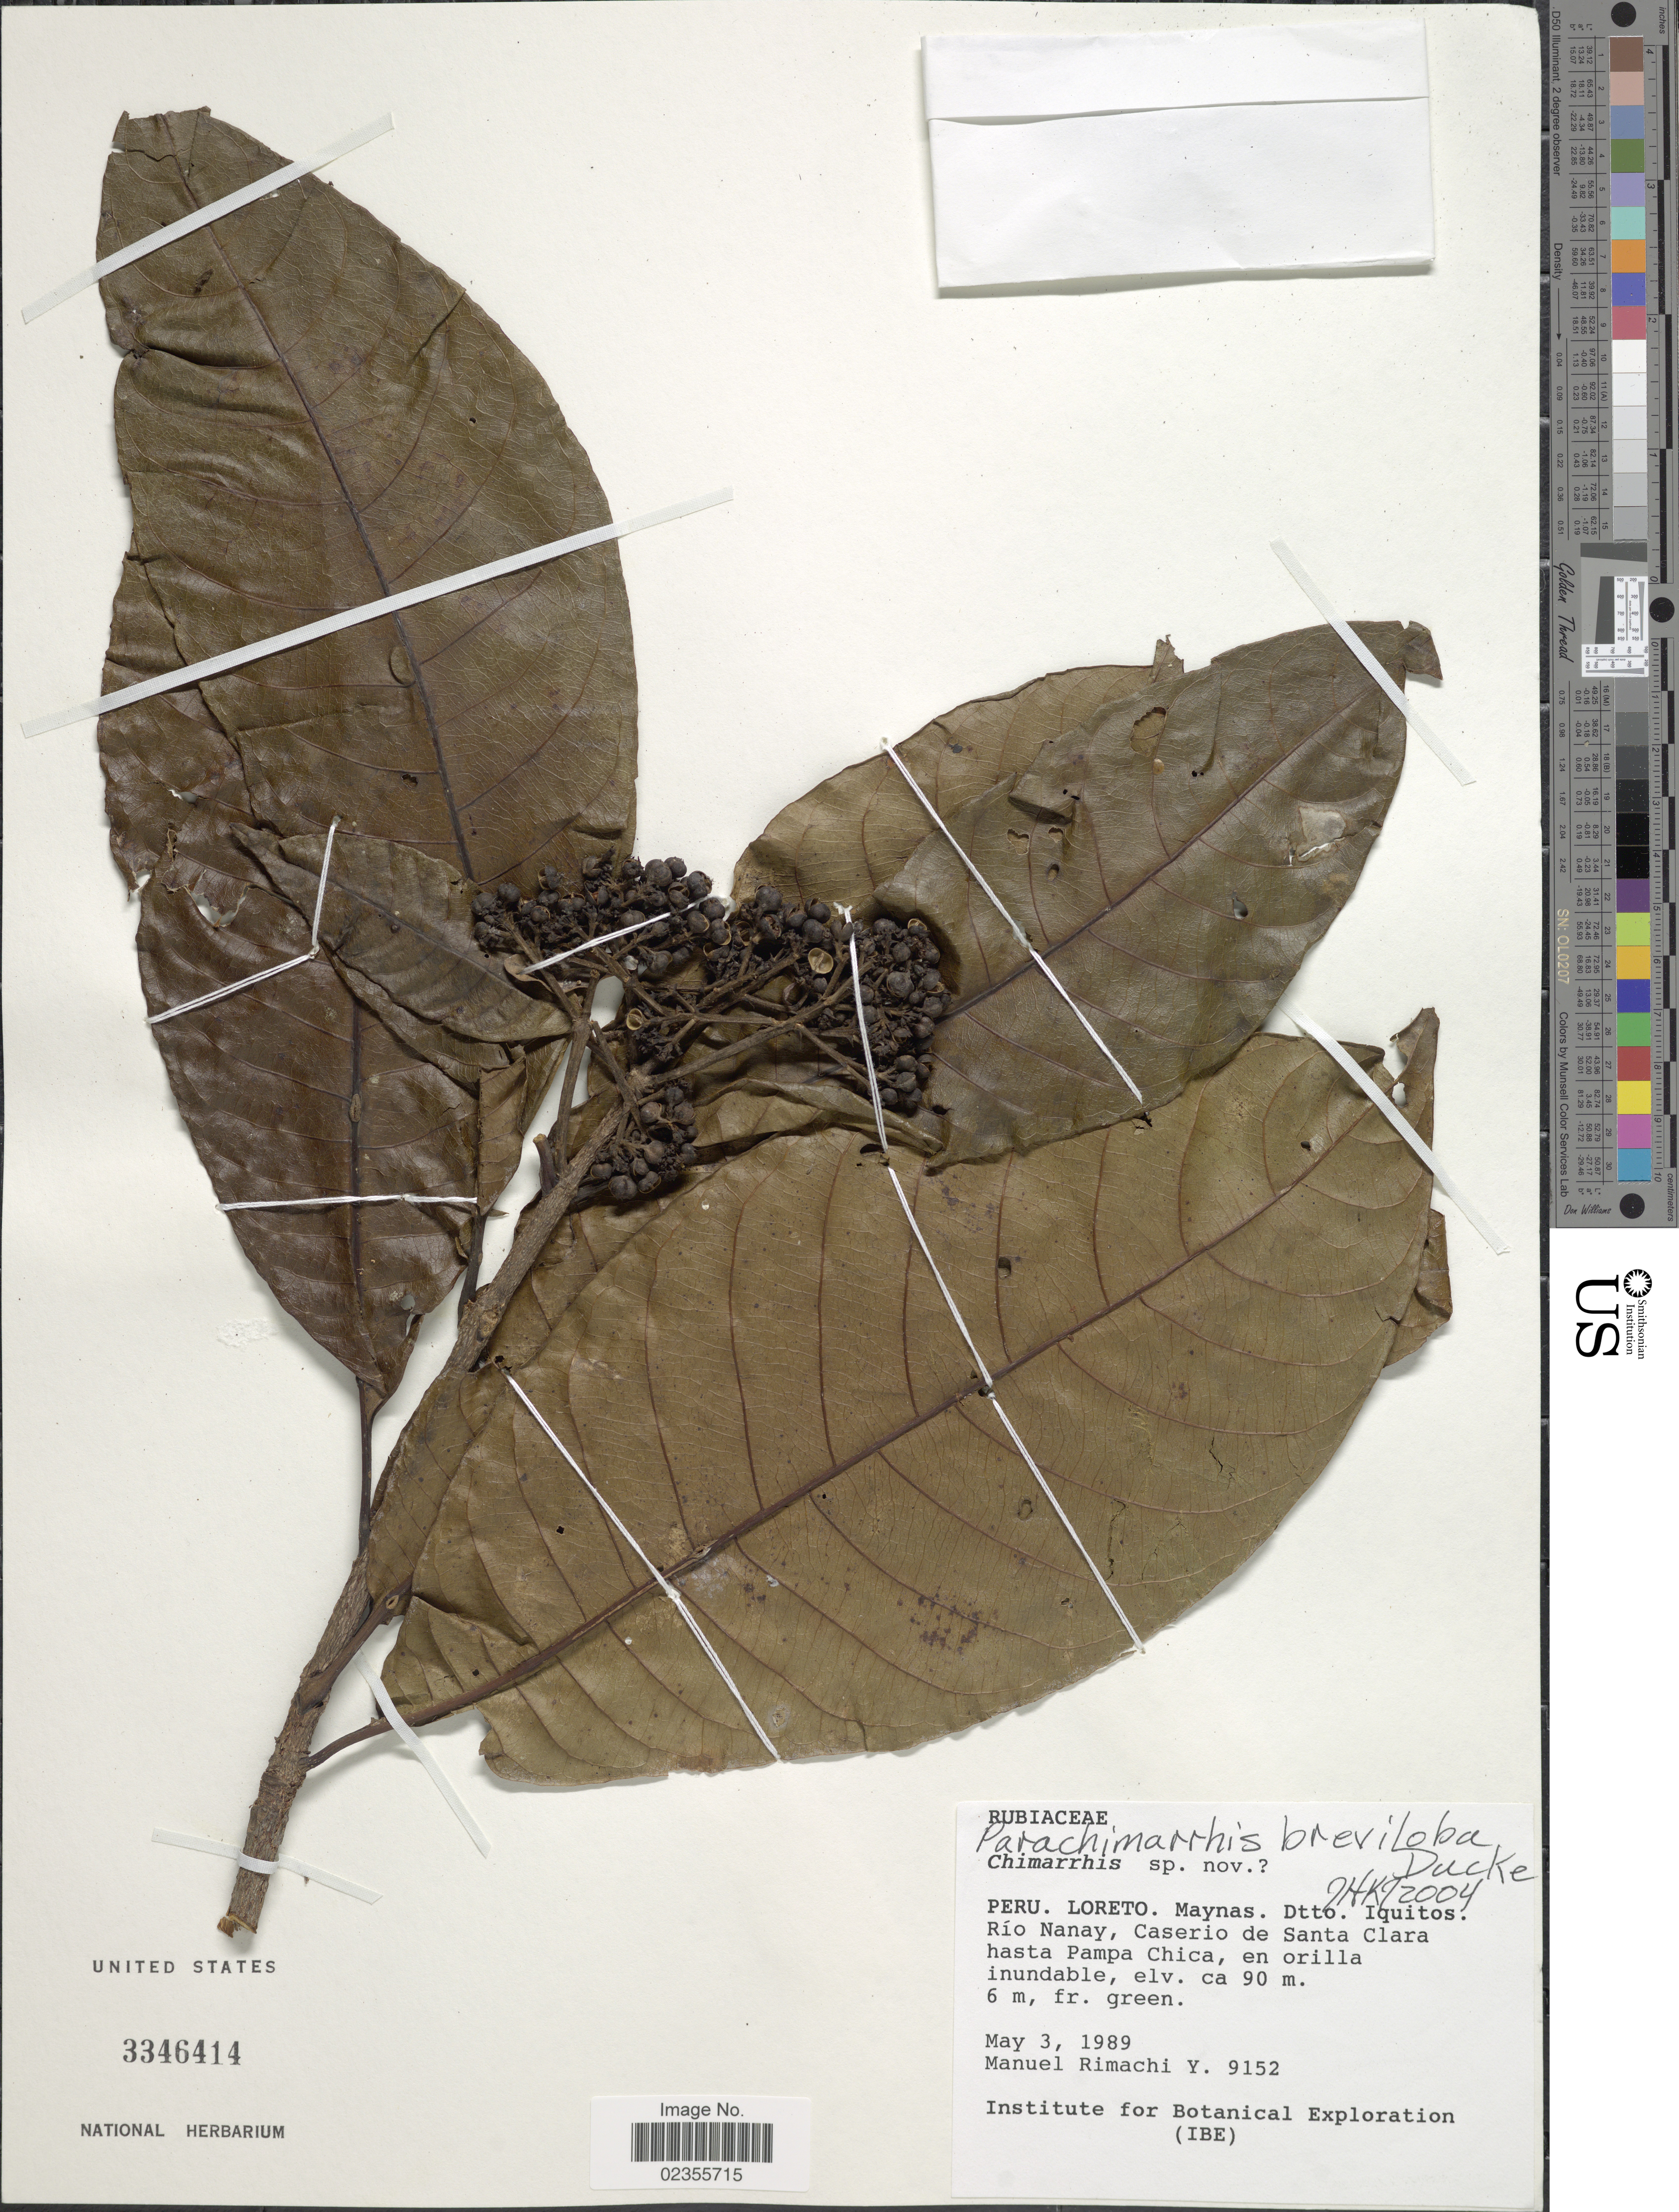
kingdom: Plantae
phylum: Tracheophyta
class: Magnoliopsida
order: Gentianales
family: Rubiaceae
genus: Parachimarrhis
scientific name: Parachimarrhis breviloba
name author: Ducke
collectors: M. Rimachi Y.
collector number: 9152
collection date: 1989-05-03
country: Peru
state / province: Loreto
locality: Maynas, Dtto. Iquitos, Rio Nanay, Caserio de Santa Clara hasta Pampa Chica, en orilla inundable.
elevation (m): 90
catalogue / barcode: US 3346414